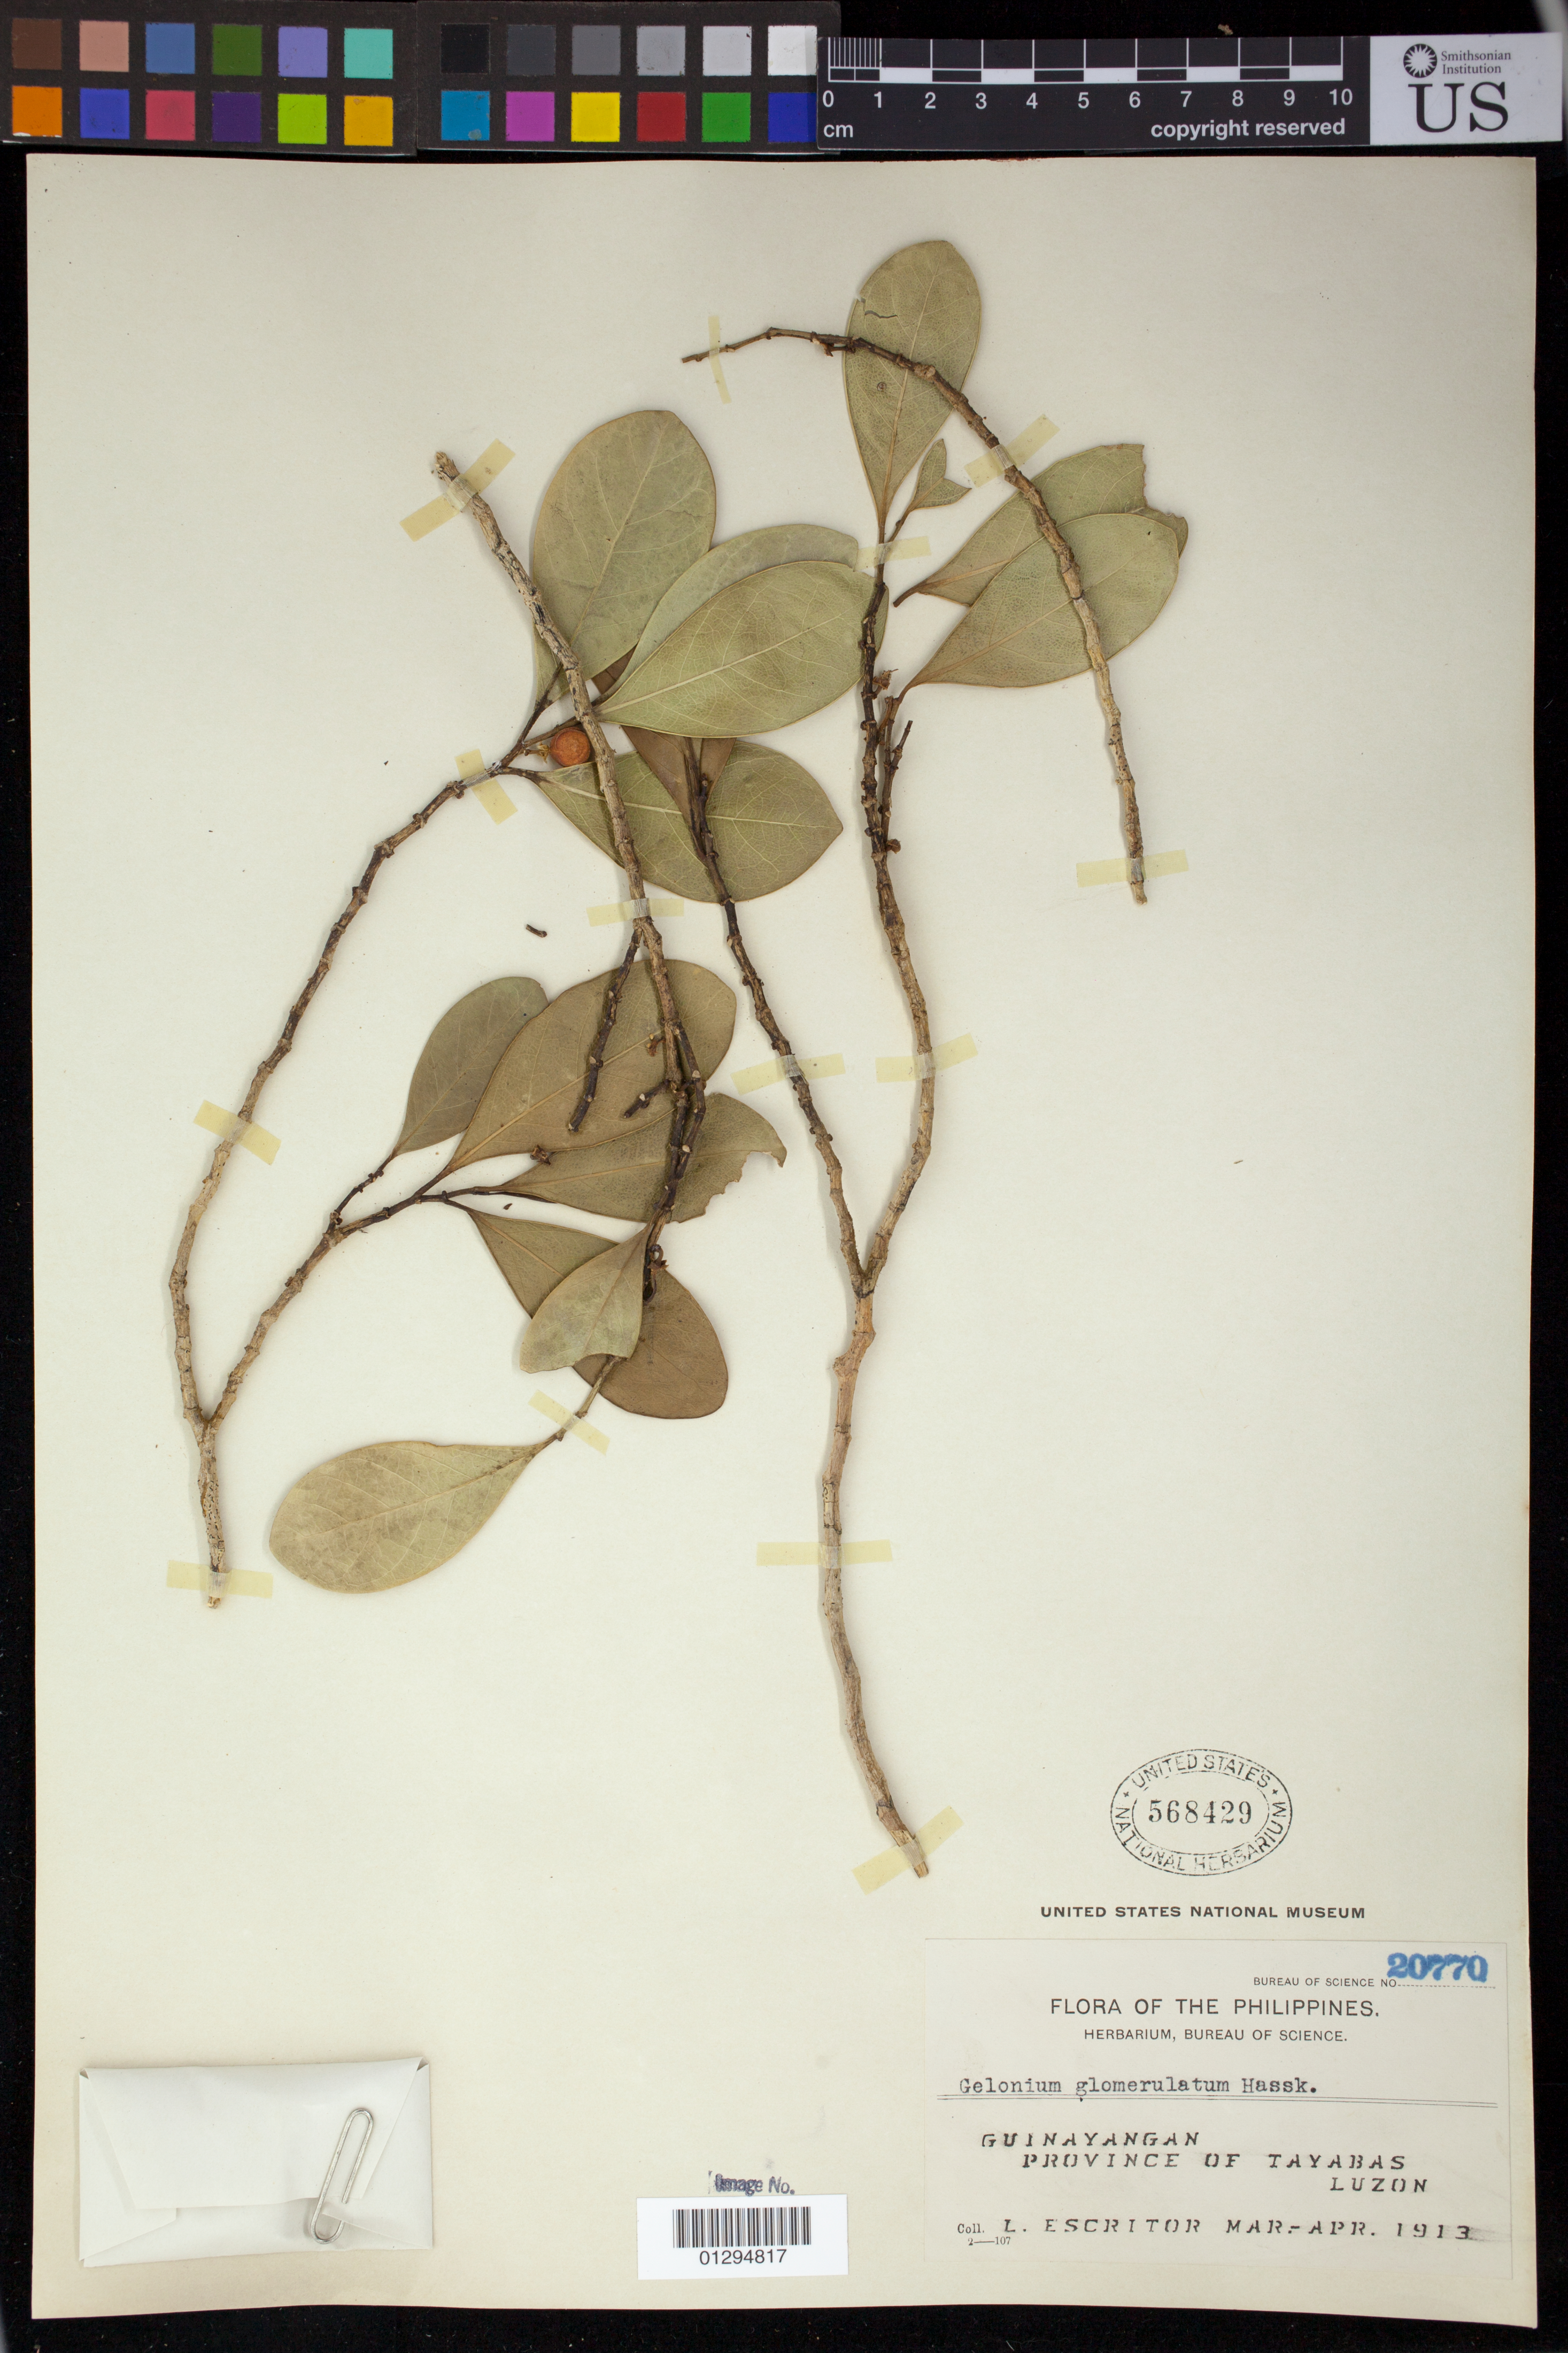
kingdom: Plantae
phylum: Tracheophyta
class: Magnoliopsida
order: Malpighiales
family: Euphorbiaceae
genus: Suregada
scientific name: Suregada glomerulata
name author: (Blume) Baill.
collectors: L. Escritor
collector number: Bur. Sci. 20770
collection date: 1913-03/1913-04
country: Philippines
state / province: Calabarzon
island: Luzon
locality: Guinayangan, Province of Tayabas, Luzon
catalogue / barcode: US 568429